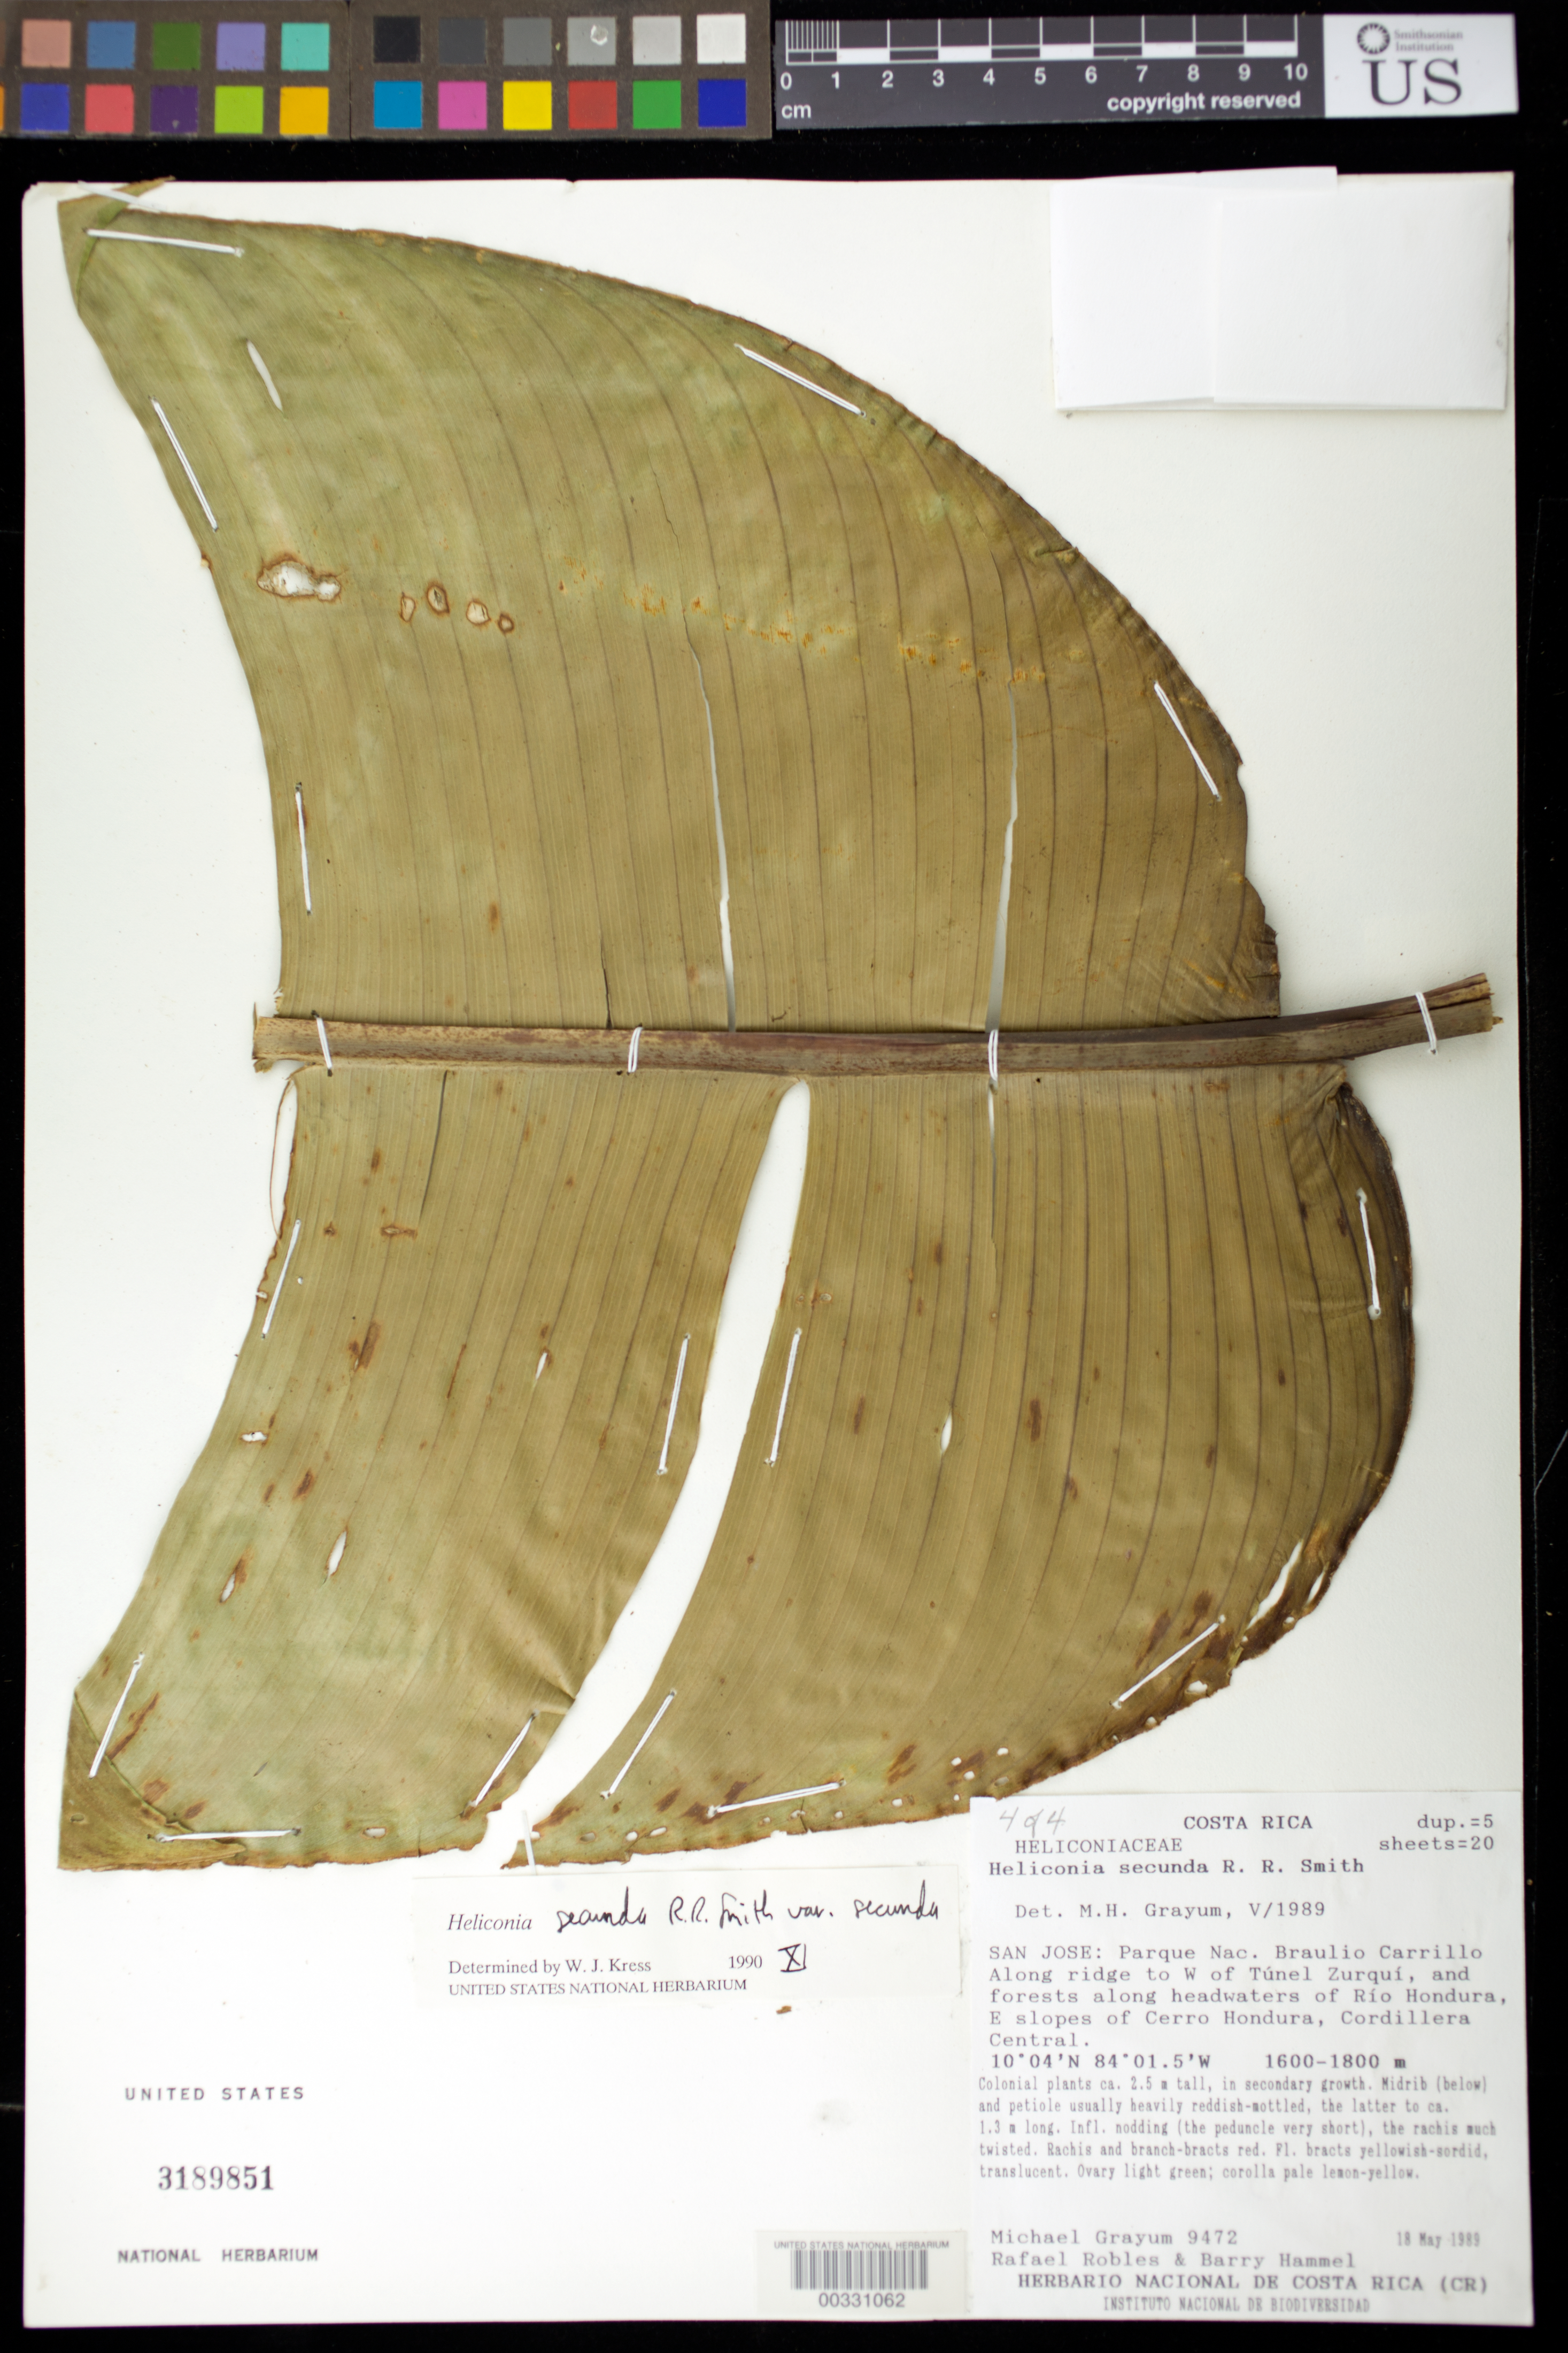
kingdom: Plantae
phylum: Tracheophyta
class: Liliopsida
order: Zingiberales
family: Heliconiaceae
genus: Heliconia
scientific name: Heliconia secunda var. secunda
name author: R.R. Sm.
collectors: M. H. Grayum, R. Robles & B. Hammel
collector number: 9472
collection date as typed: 18 May 1989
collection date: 1989-05-18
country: Costa Rica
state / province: San José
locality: Parque nac. braulio carrillo, along ridge to w of tunel zurqui, and forests along headwaters of rio hondura, ...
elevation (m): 1600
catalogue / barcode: US 3189851